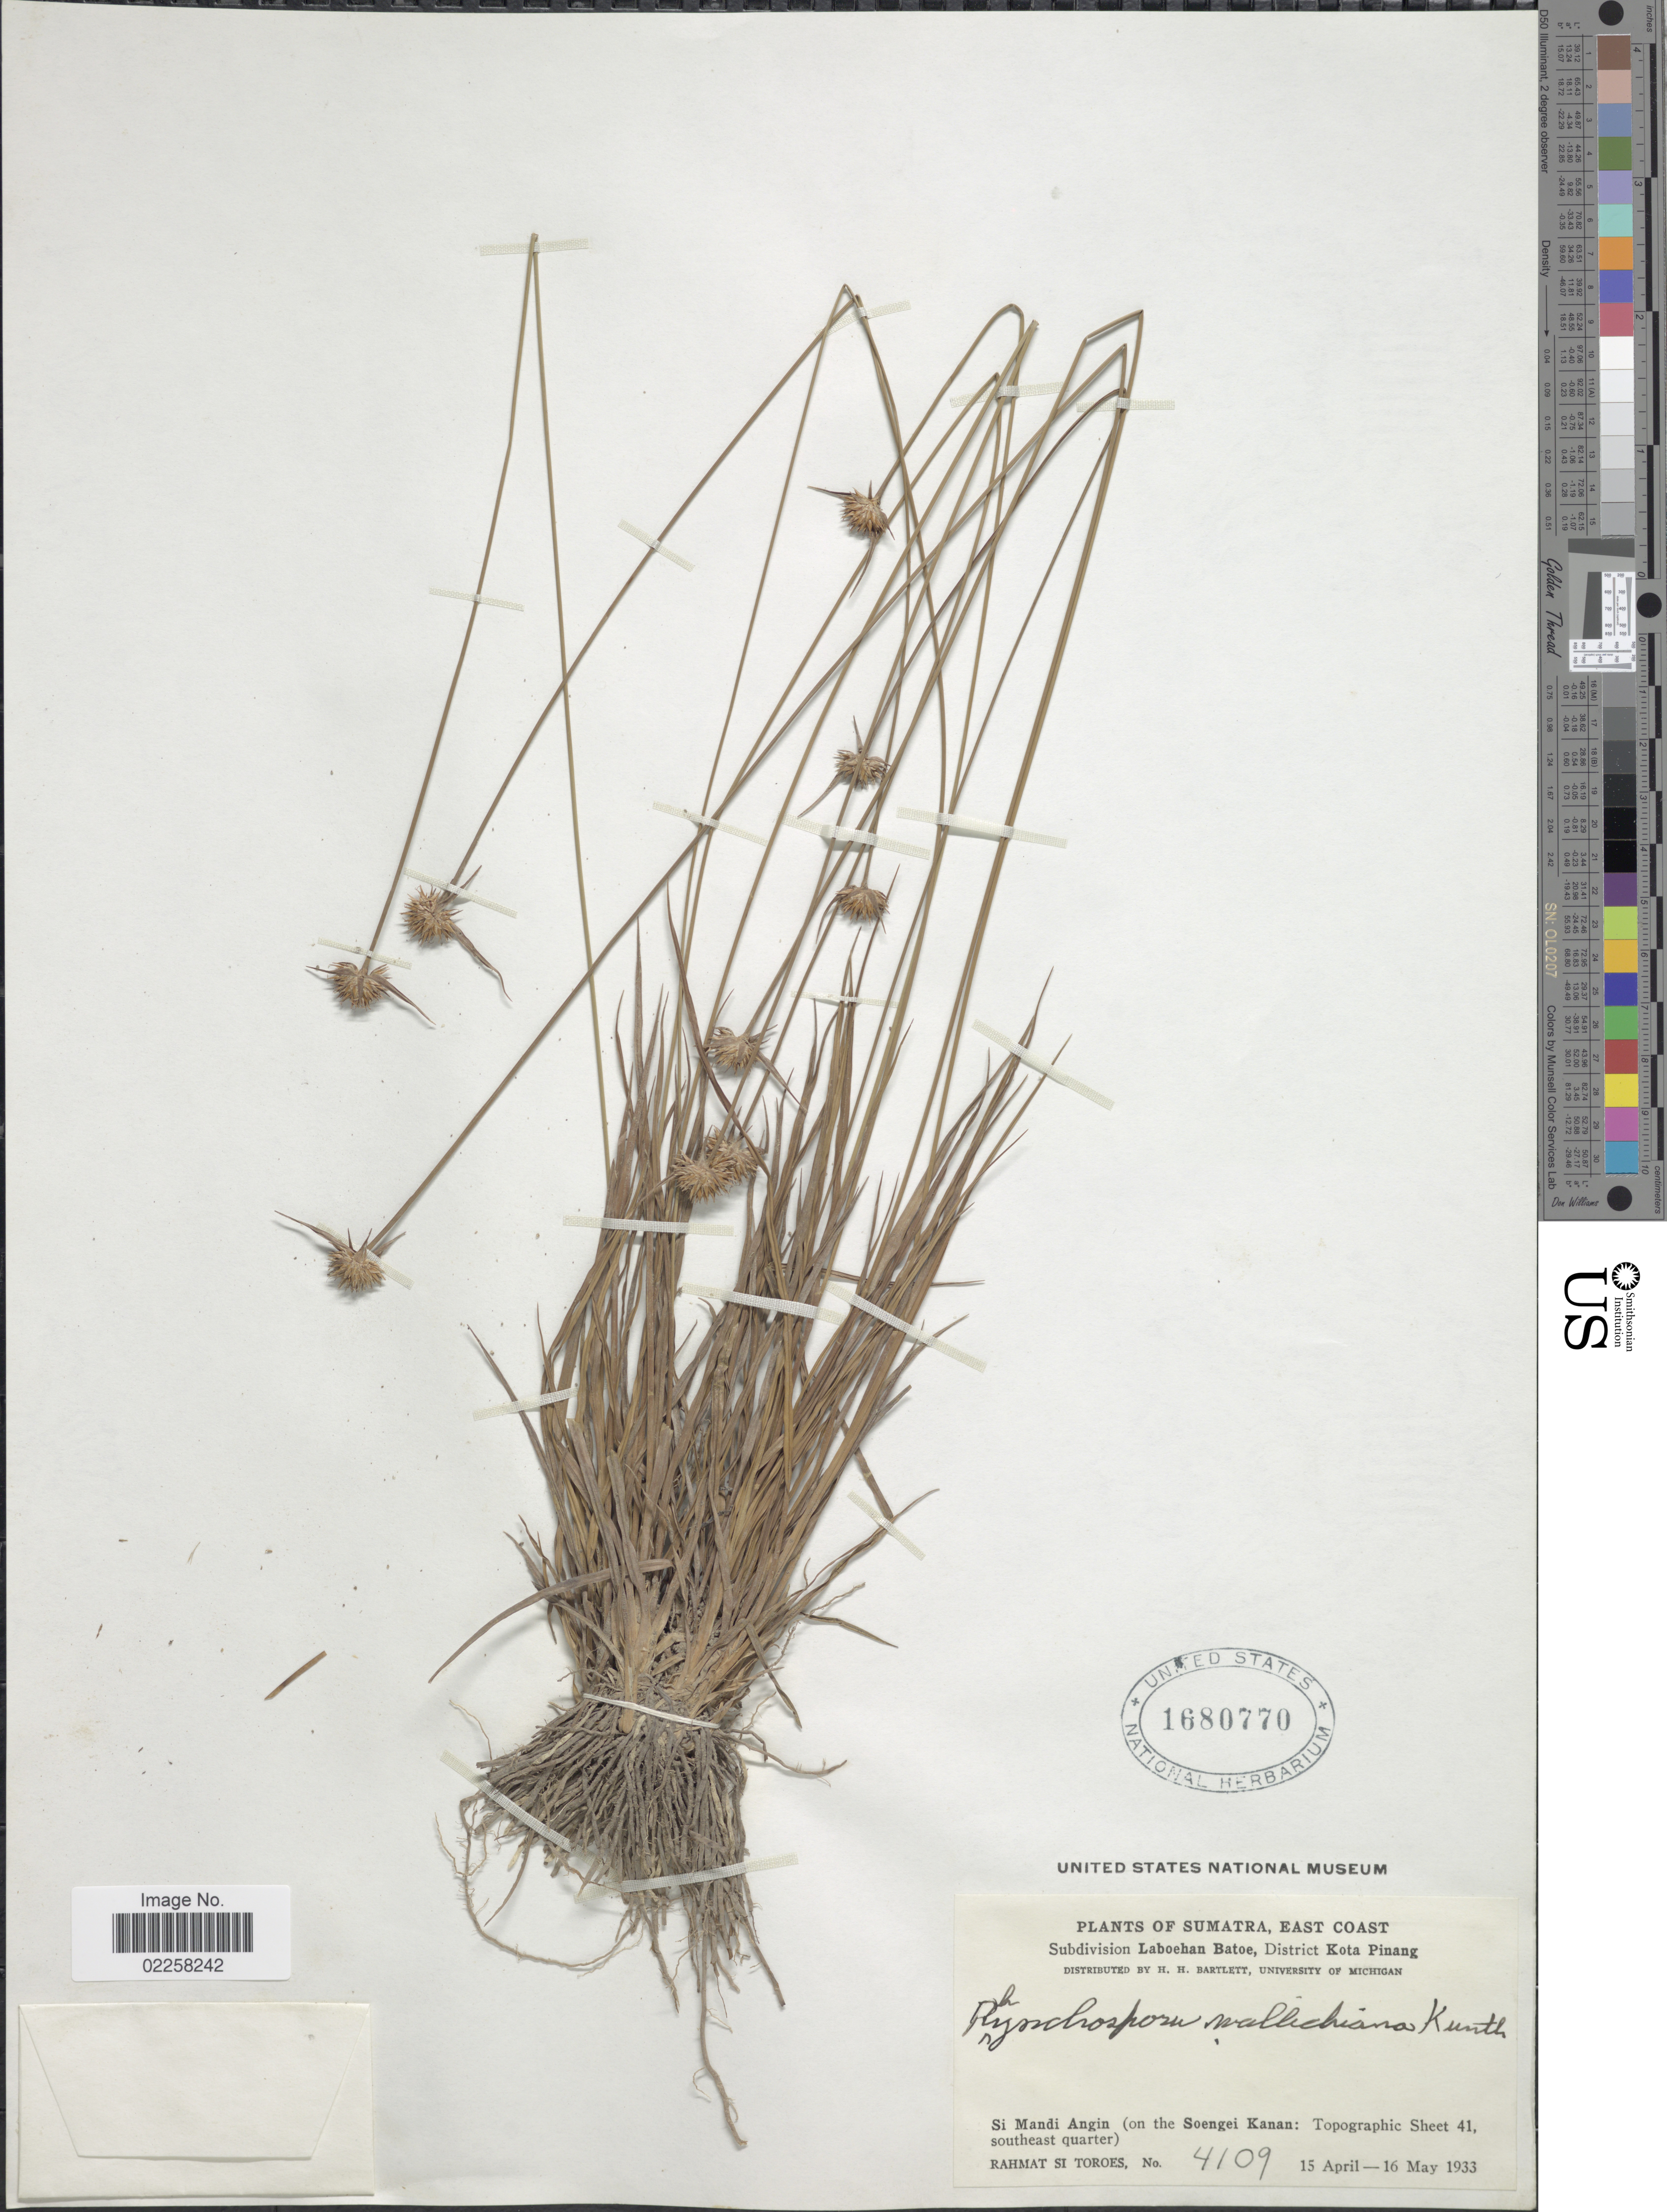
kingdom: Plantae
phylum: Tracheophyta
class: Liliopsida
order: Poales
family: Cyperaceae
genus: Rhynchospora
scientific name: Rhynchospora rubra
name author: (Lour.) Makino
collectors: Rahmat Si Boeea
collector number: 4109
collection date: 1933-04-15/1933-05-16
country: Indonesia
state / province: Sumatra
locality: East Coast, Subdivision Laboehan Batoe, District Kota Pinang, Si Mandi Angin (on the Soengei Kanan: Topographic sheet 41, southeast quarter)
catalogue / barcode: US 1680770